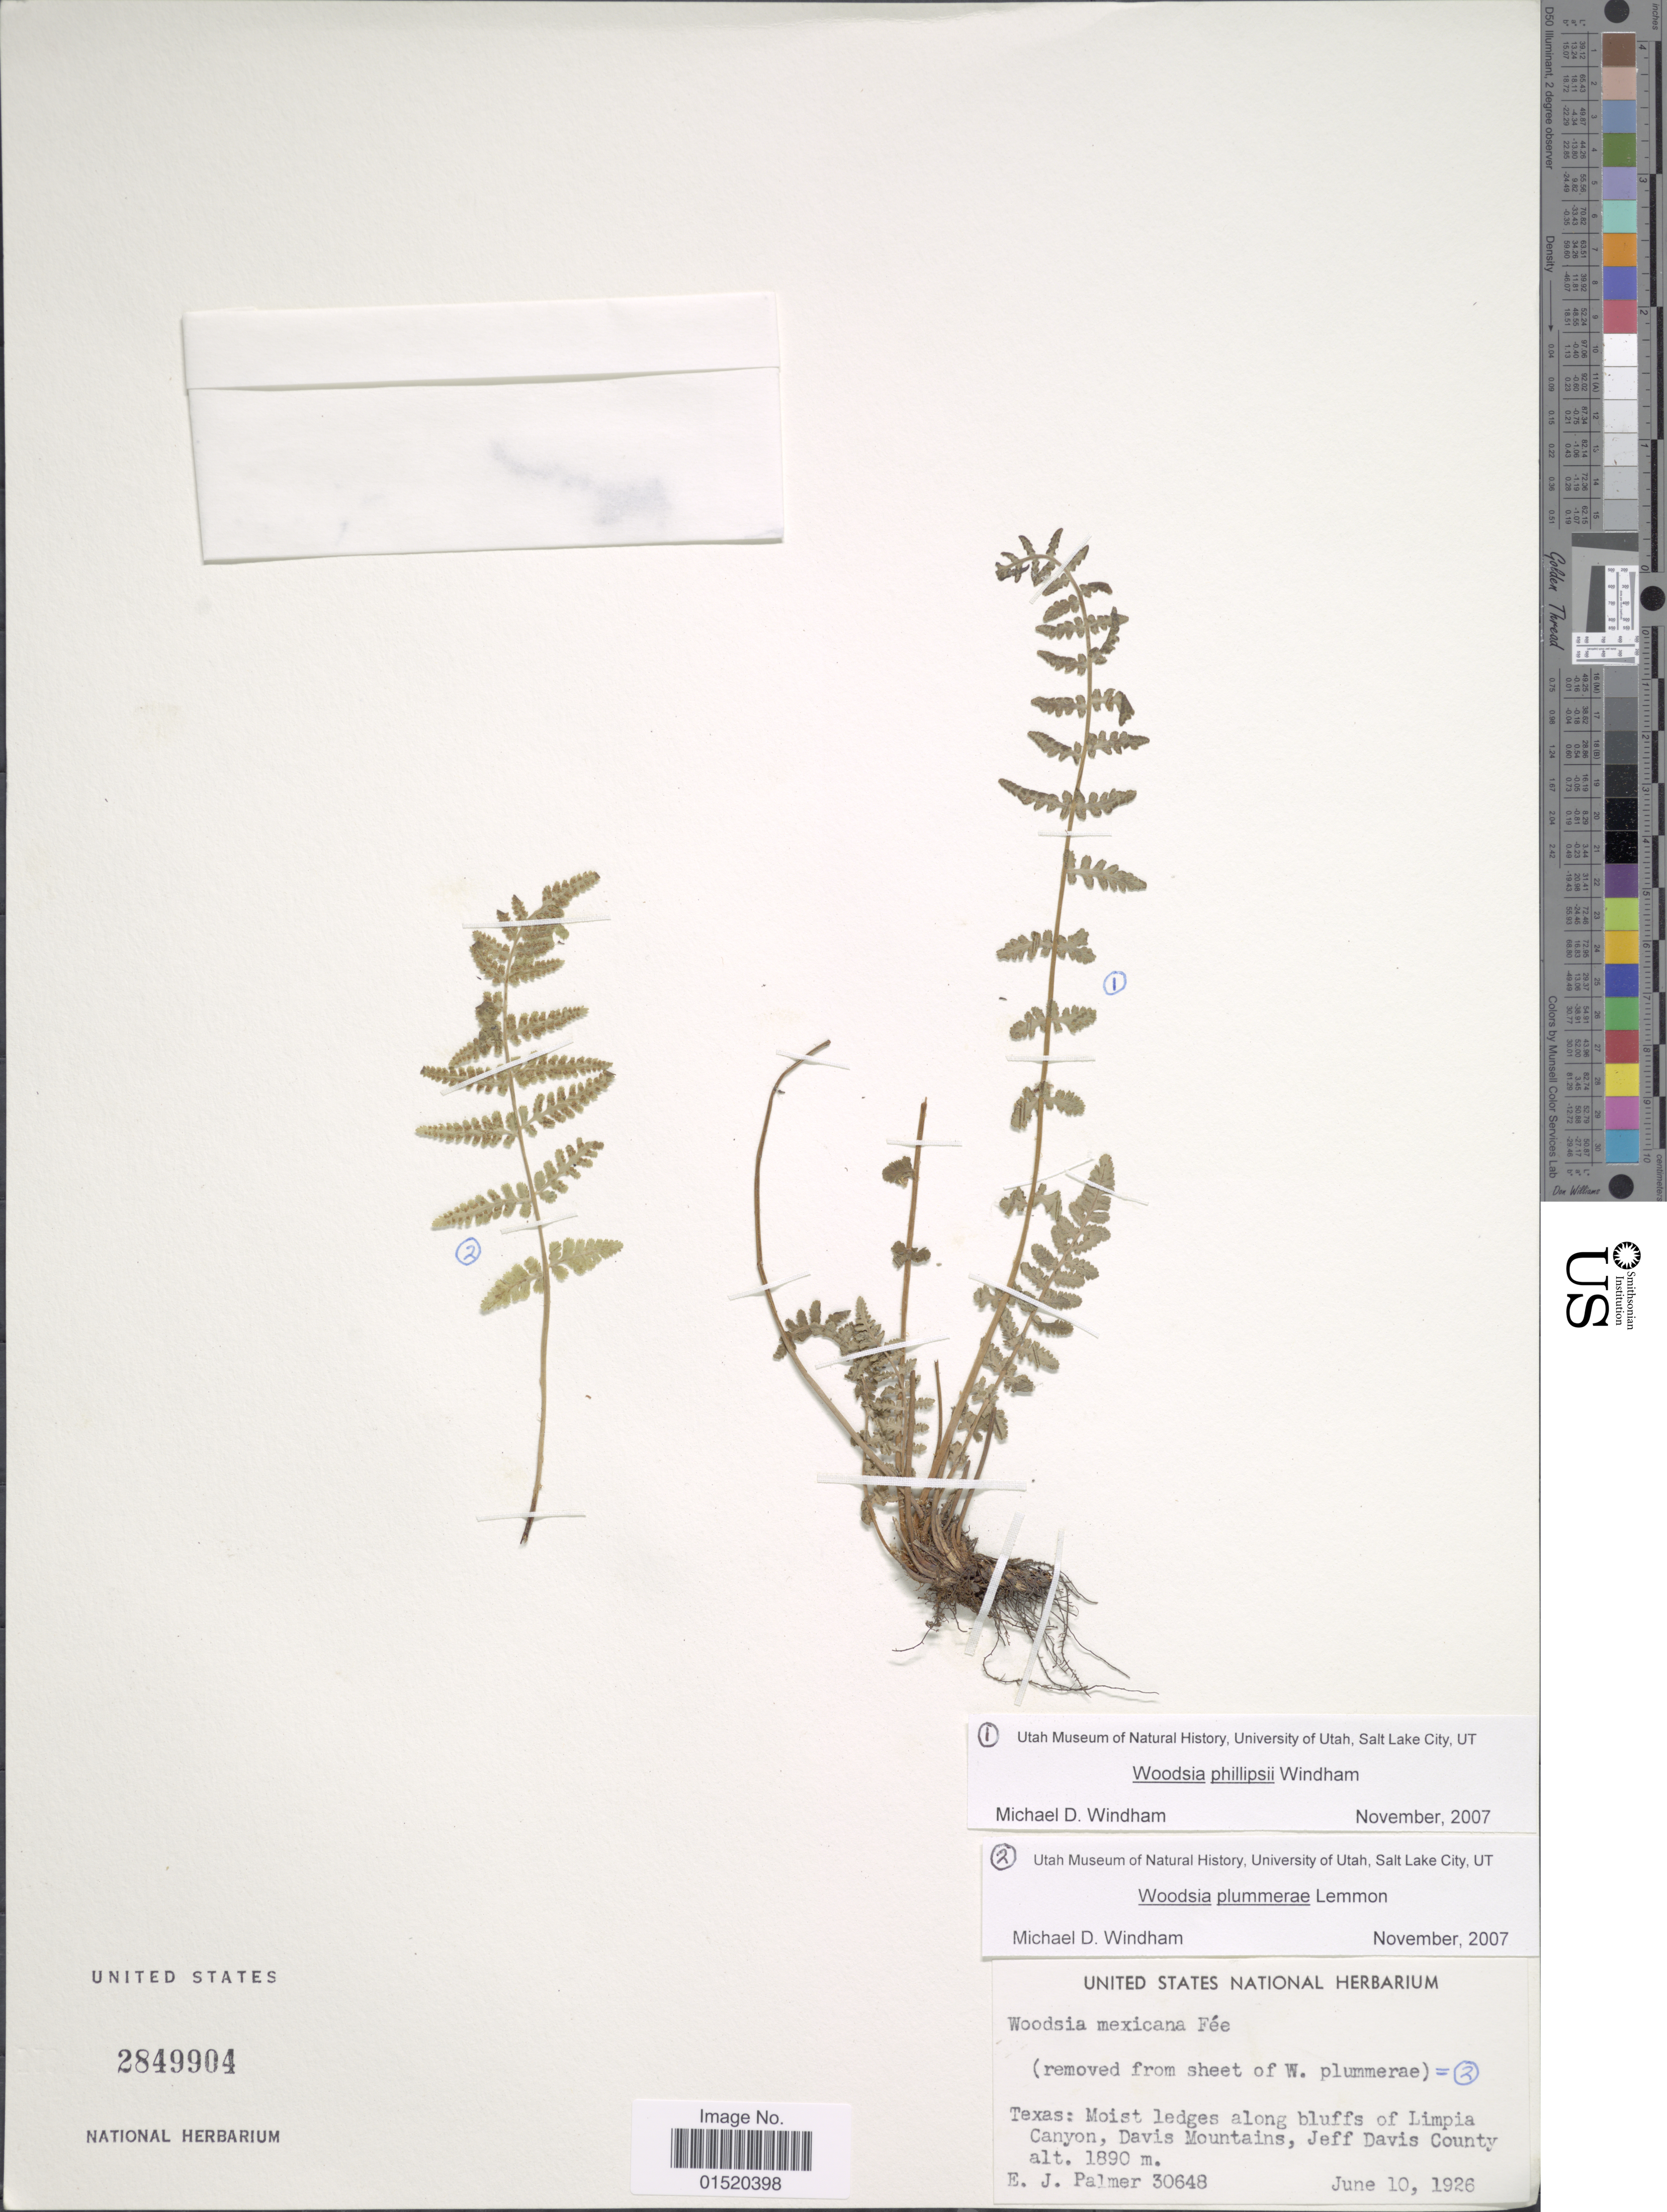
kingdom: Plantae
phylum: Tracheophyta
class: Polypodiopsida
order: Polypodiales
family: Woodsiaceae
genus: Woodsia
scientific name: Woodsia phillipsii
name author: Windham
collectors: E. J. Palmer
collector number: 30648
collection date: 1926-06-10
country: United States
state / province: Texas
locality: Moist ledges along bluffs of Limpia Canyon, Davis Mountains, Jeff Davis County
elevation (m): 1890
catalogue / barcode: US 2849904